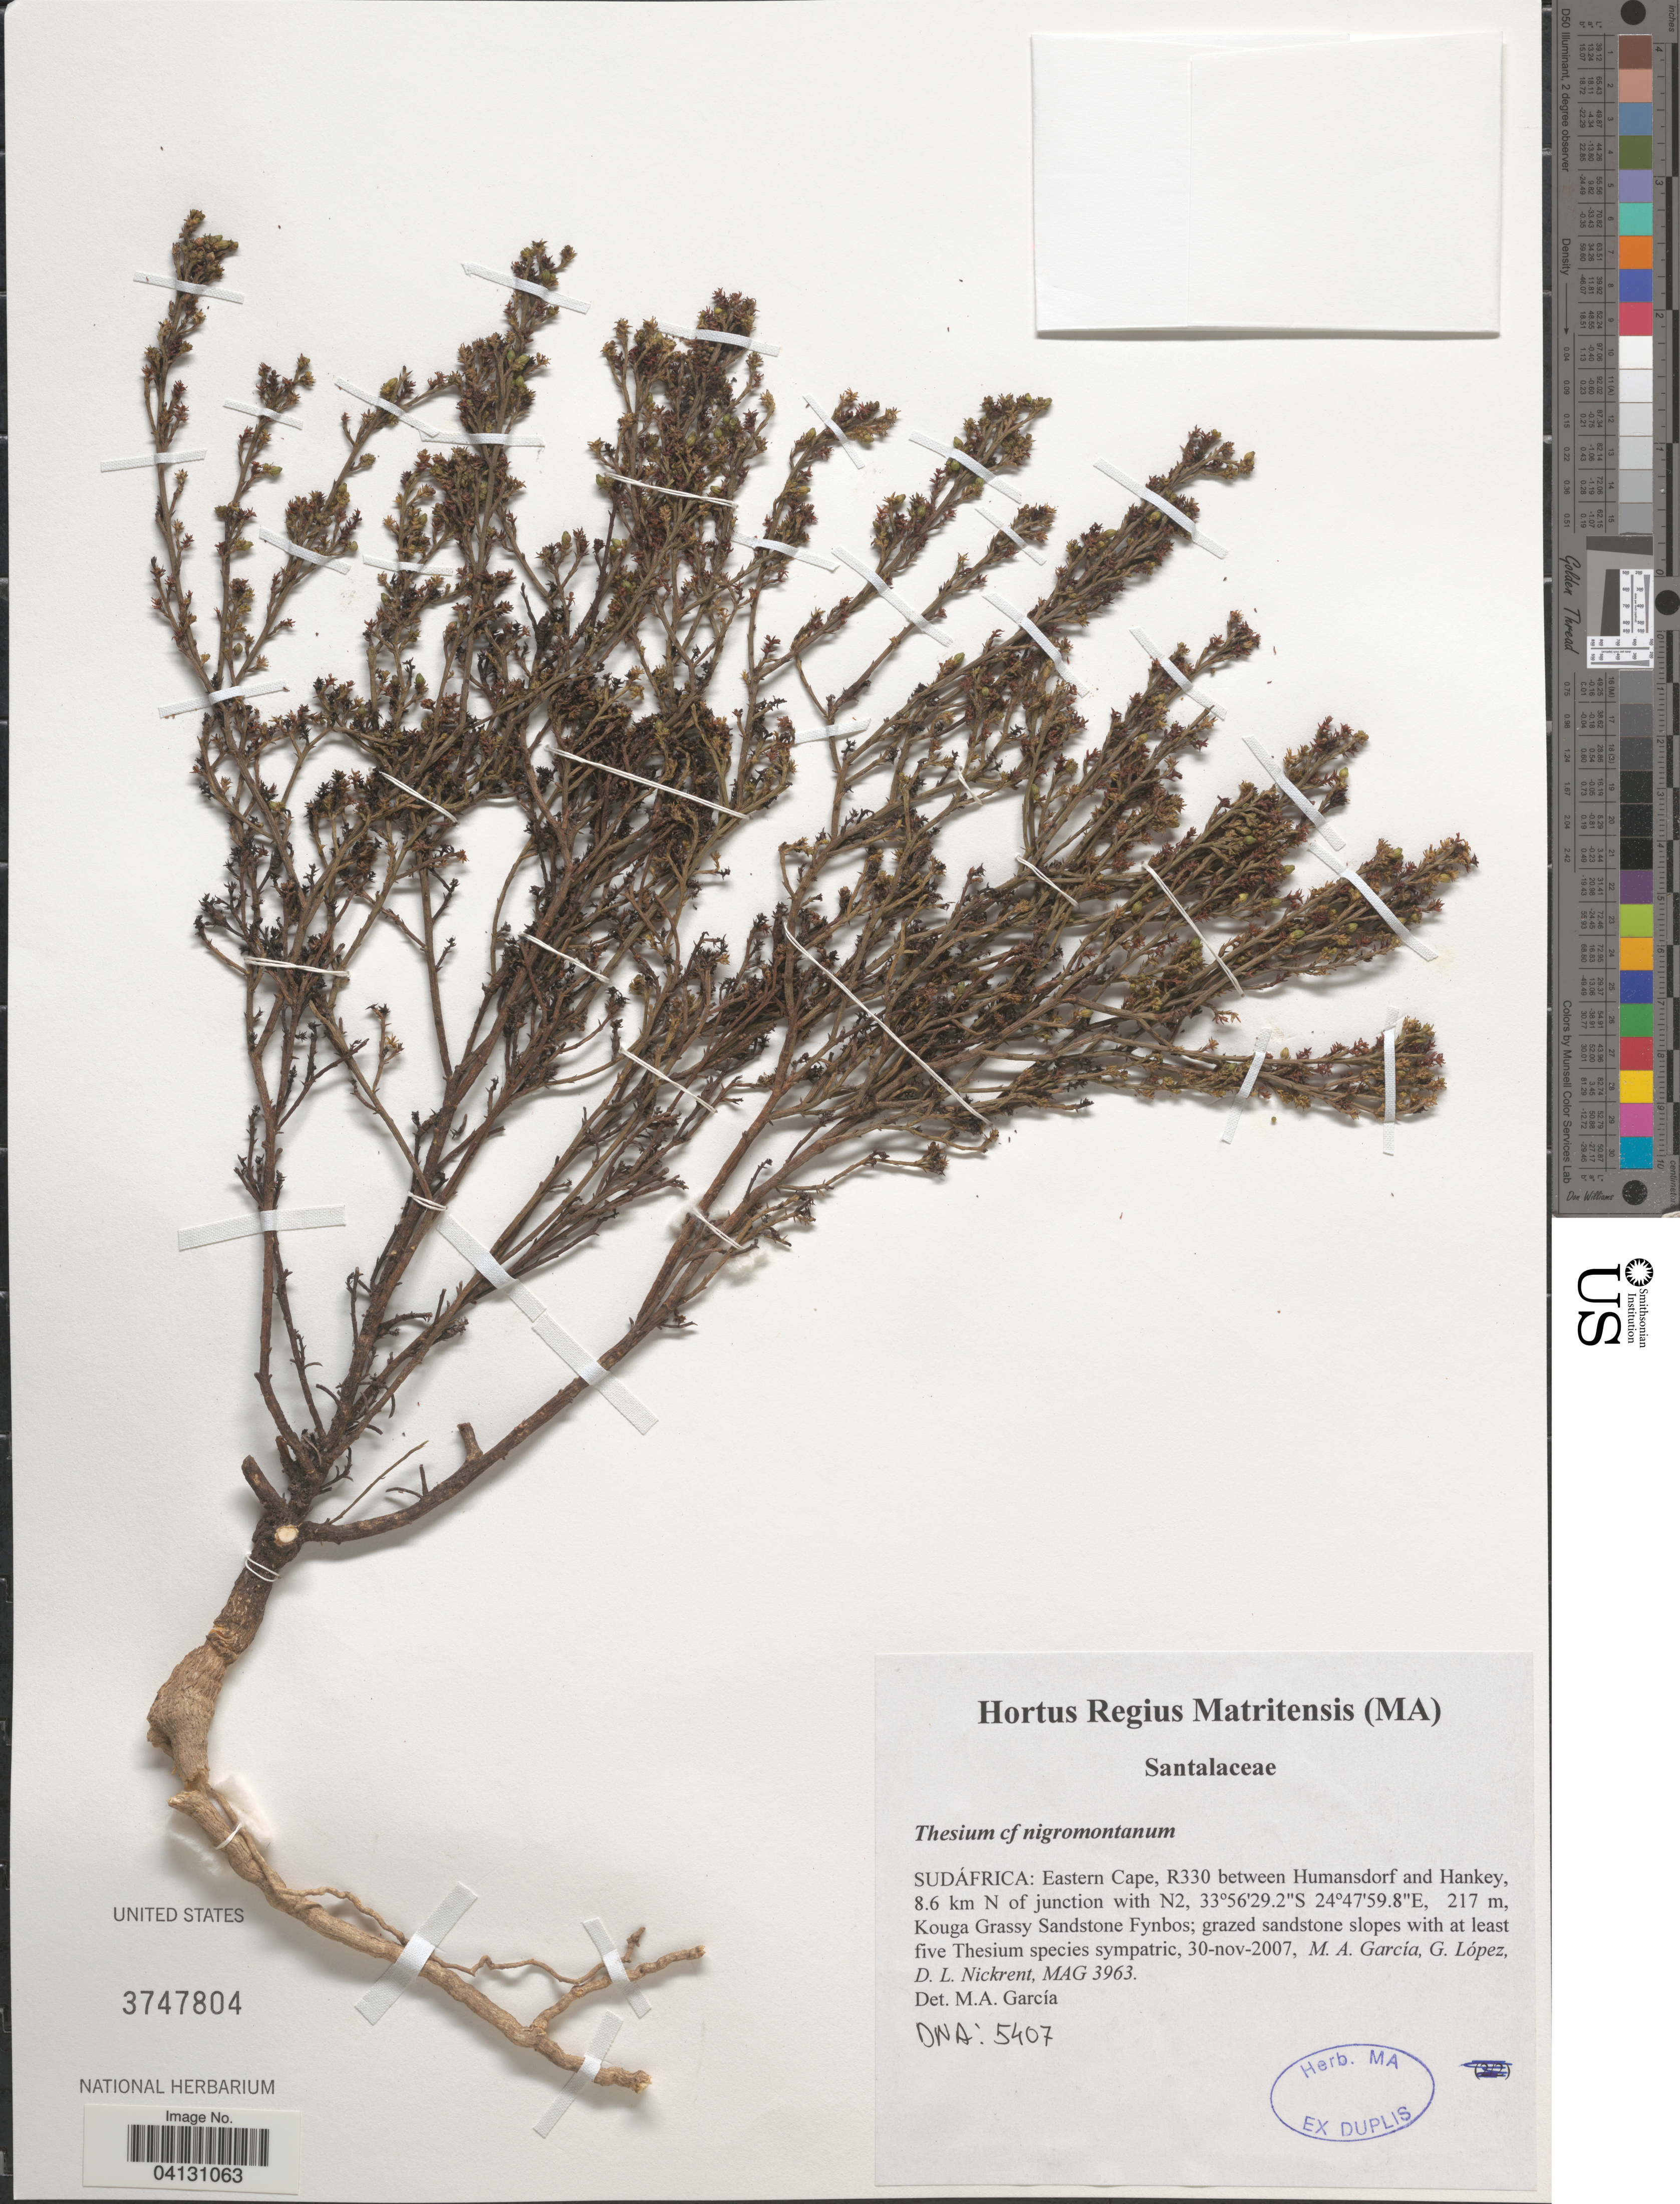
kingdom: Plantae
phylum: Tracheophyta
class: Magnoliopsida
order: Santalales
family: Thesiaceae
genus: Thesium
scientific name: Thesium nigromontanum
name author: Sond.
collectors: M. A. García, G. López & D. Nickrent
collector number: MAG3963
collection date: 2007-11-30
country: South Africa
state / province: Eastern Cape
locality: Sudáfrica: R330 between Humansdorf and Hankey, 8.6 km N of junction with N2. Kouga Grassy Sandstone Fynbos.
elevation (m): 217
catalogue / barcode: US 3747804